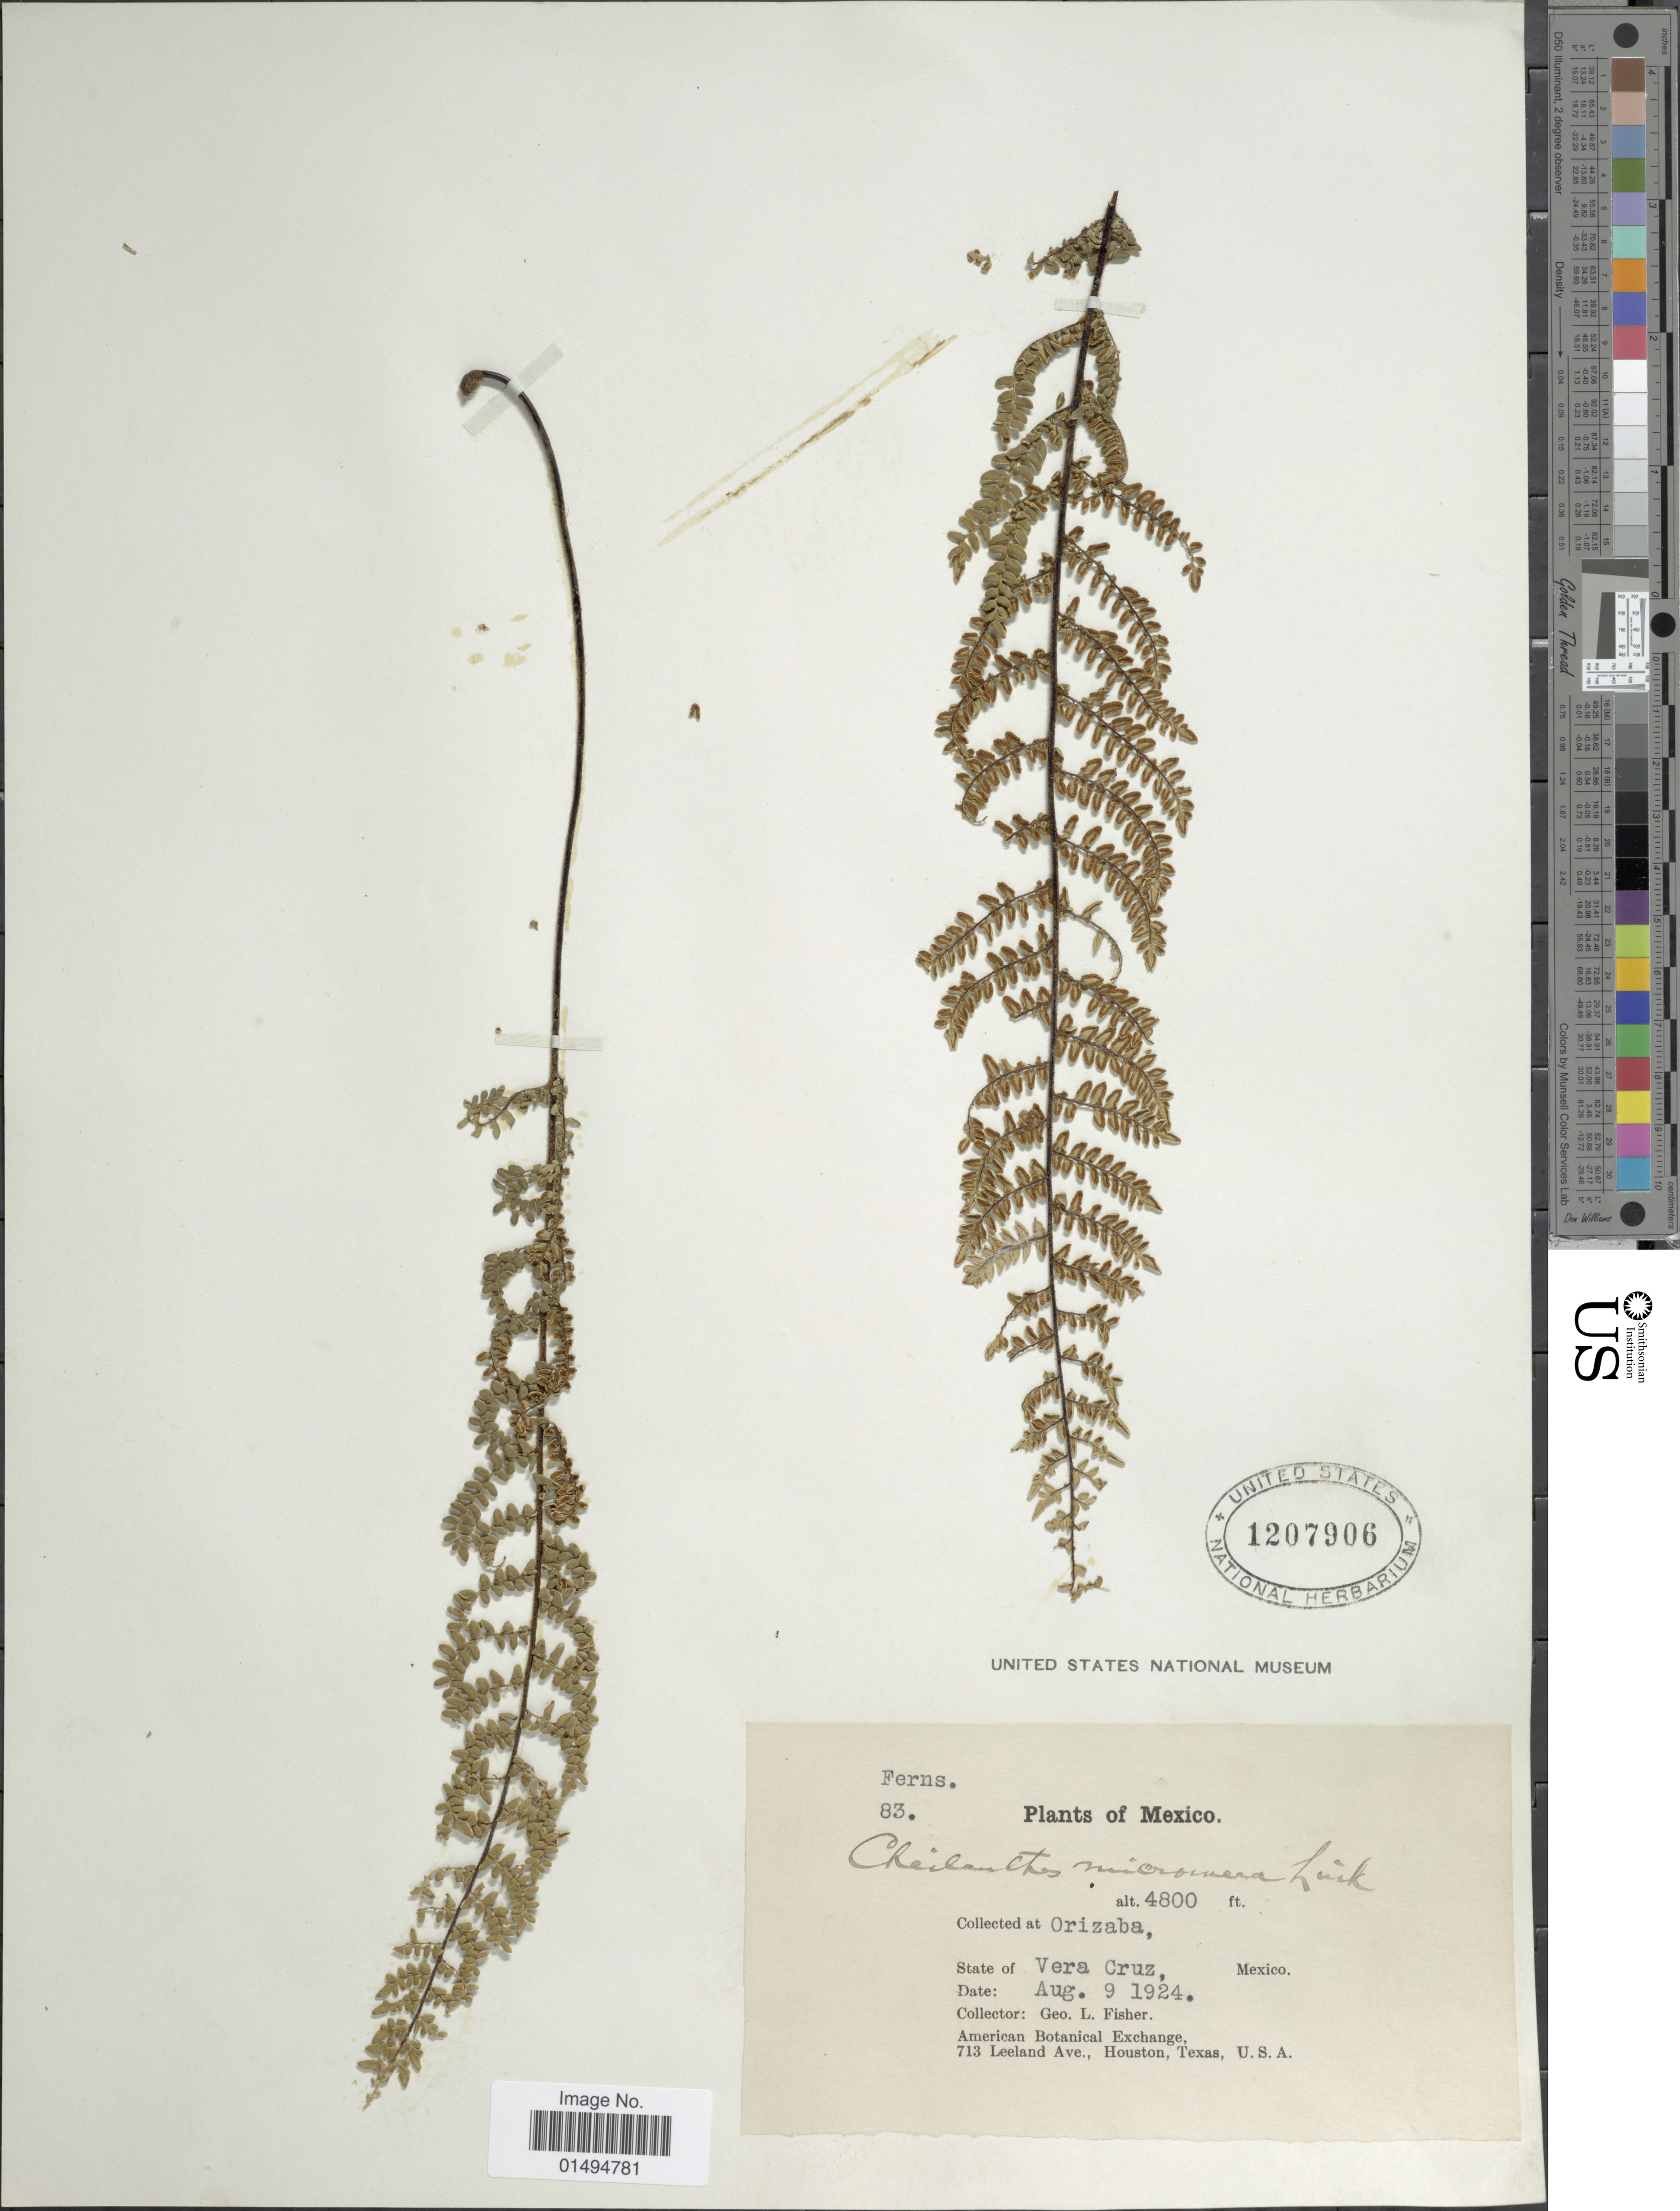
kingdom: Plantae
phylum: Tracheophyta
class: Polypodiopsida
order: Polypodiales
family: Pteridaceae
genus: Myriopteris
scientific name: Myriopteris notholaenoides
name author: (Desv.) Grusz & Windham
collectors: G. L. Fisher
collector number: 83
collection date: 1924-08-09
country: Mexico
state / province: Veracruz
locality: Orizaba, Vera Cruz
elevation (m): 1463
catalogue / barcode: US 1207906